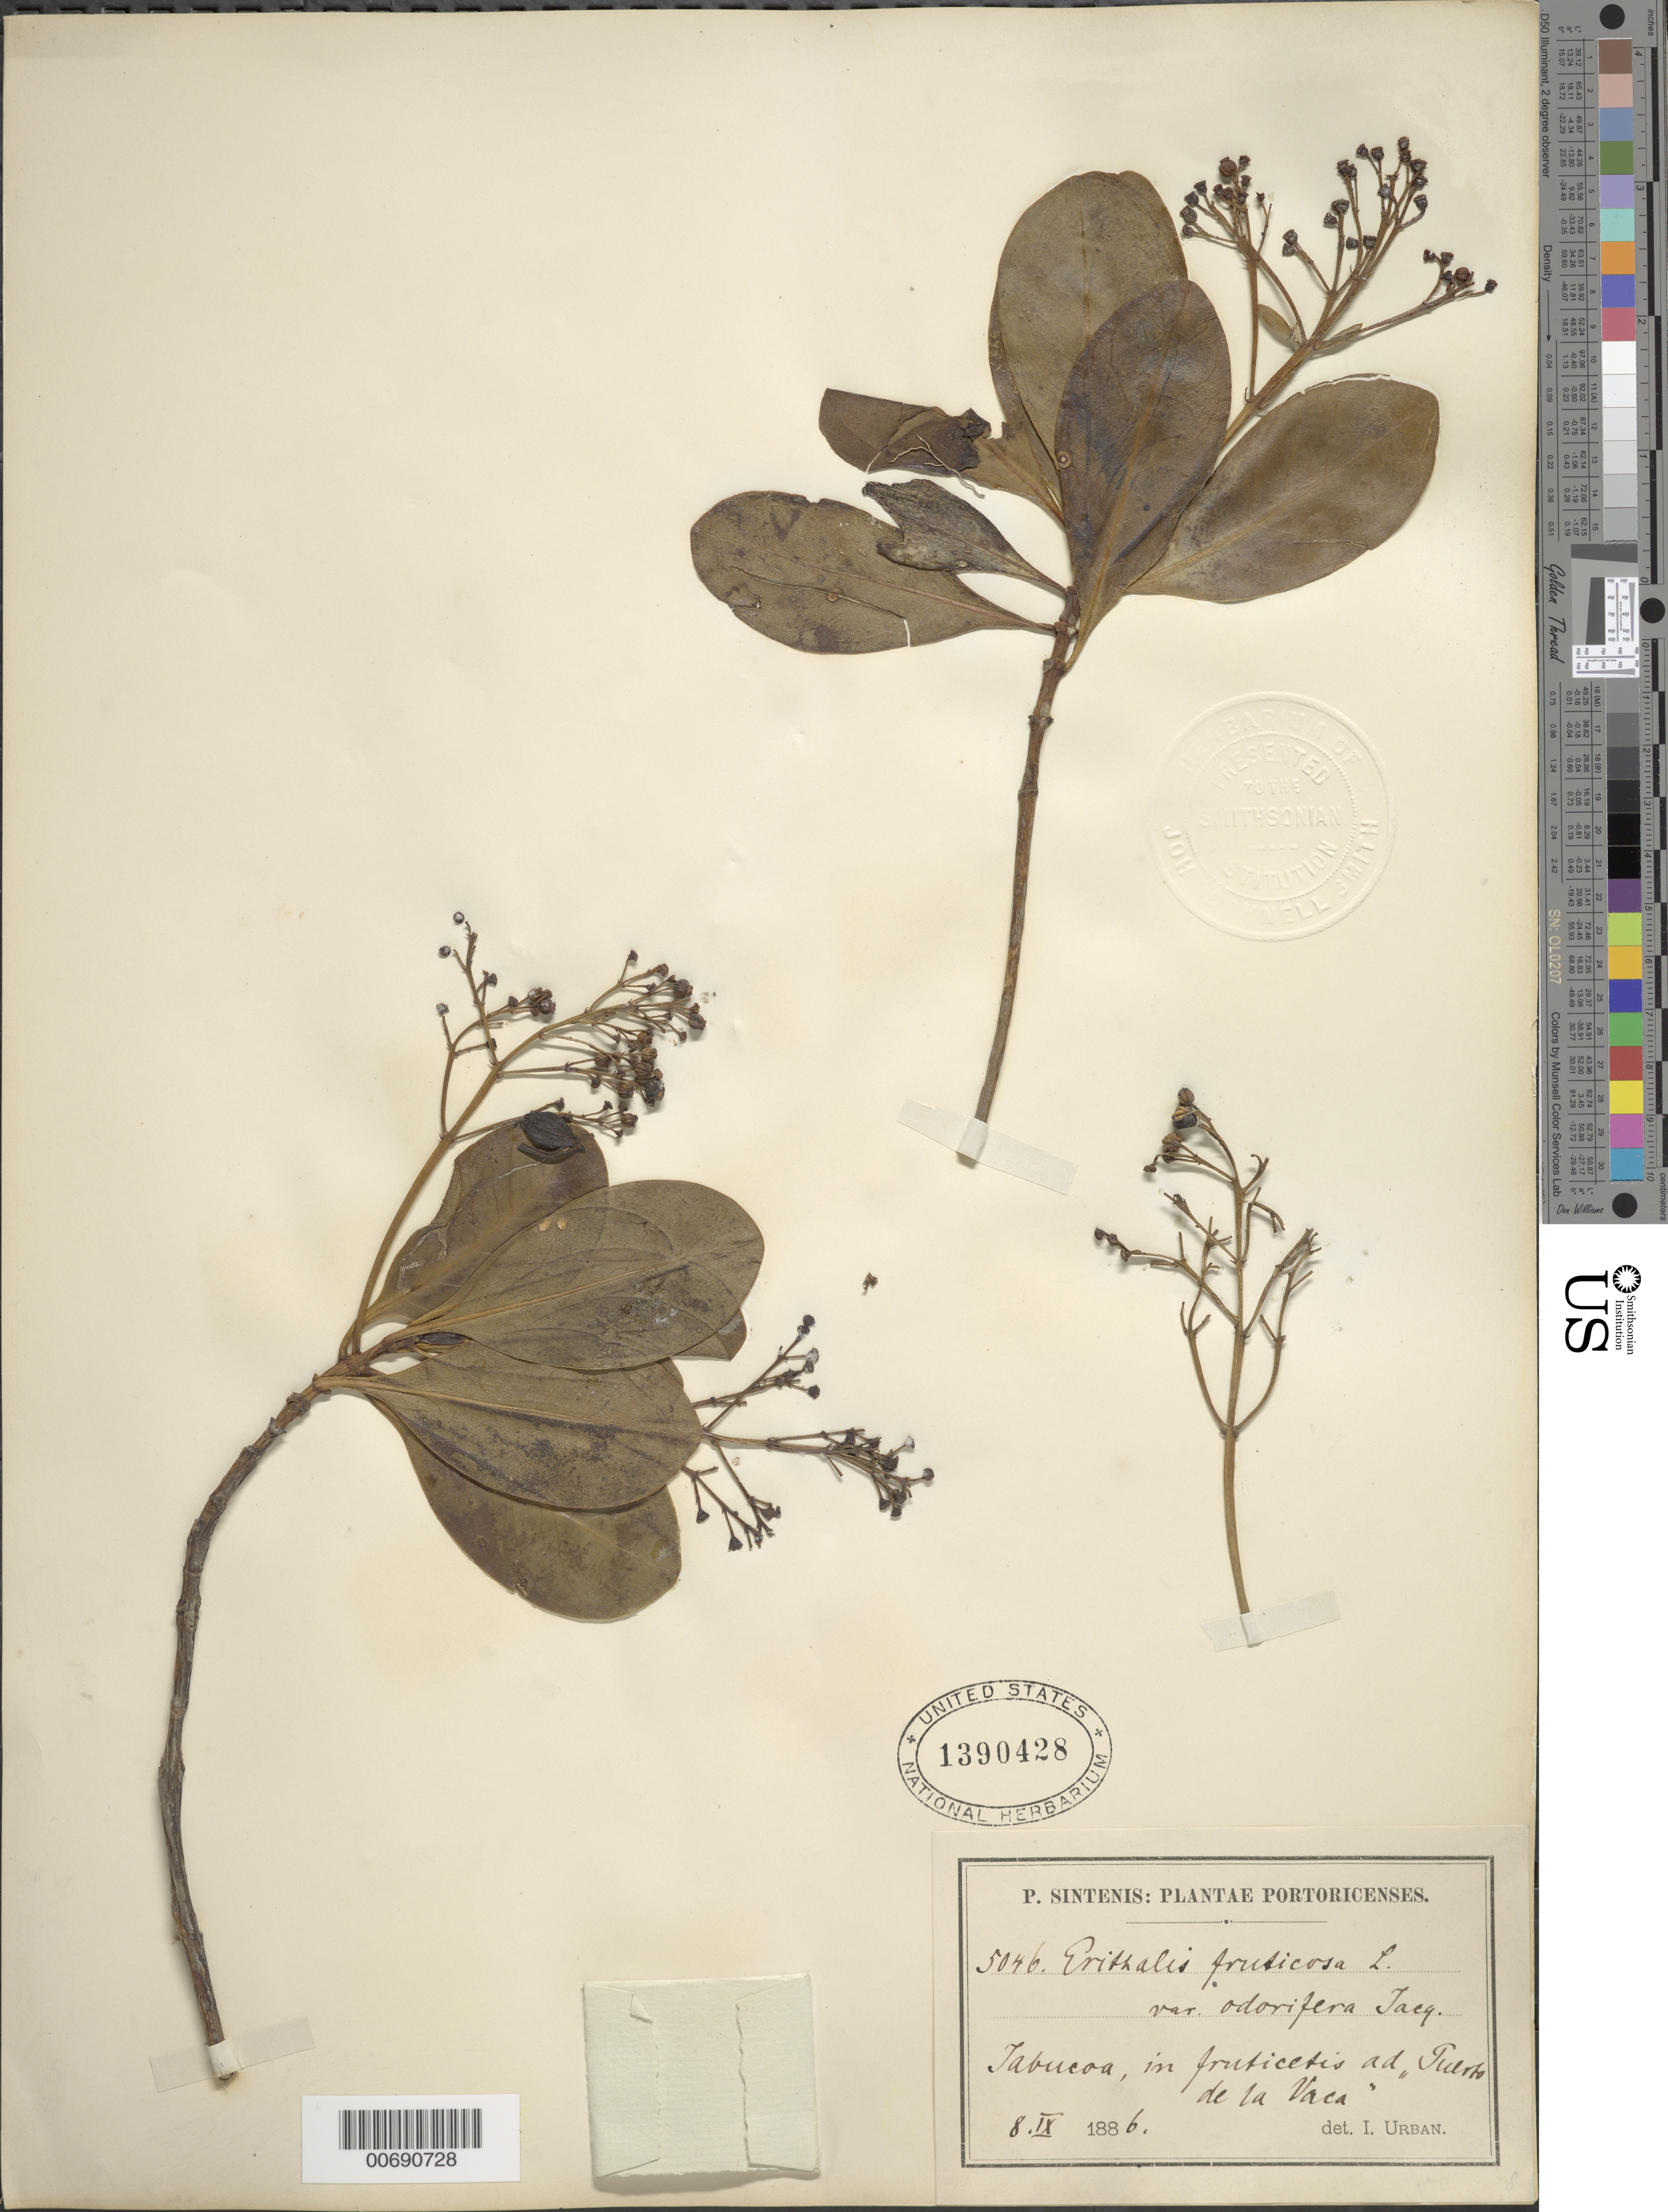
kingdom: Plantae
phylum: Tracheophyta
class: Magnoliopsida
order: Gentianales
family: Rubiaceae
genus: Erithalis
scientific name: Erithalis fruticosa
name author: L.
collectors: P. Sintenis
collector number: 5046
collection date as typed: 08 Sep 1886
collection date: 1886-09-08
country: Puerto Rico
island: Greater Antilles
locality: Yabucoa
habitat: in fruticetis ad Puerto de la Vaca.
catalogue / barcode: US 1390428